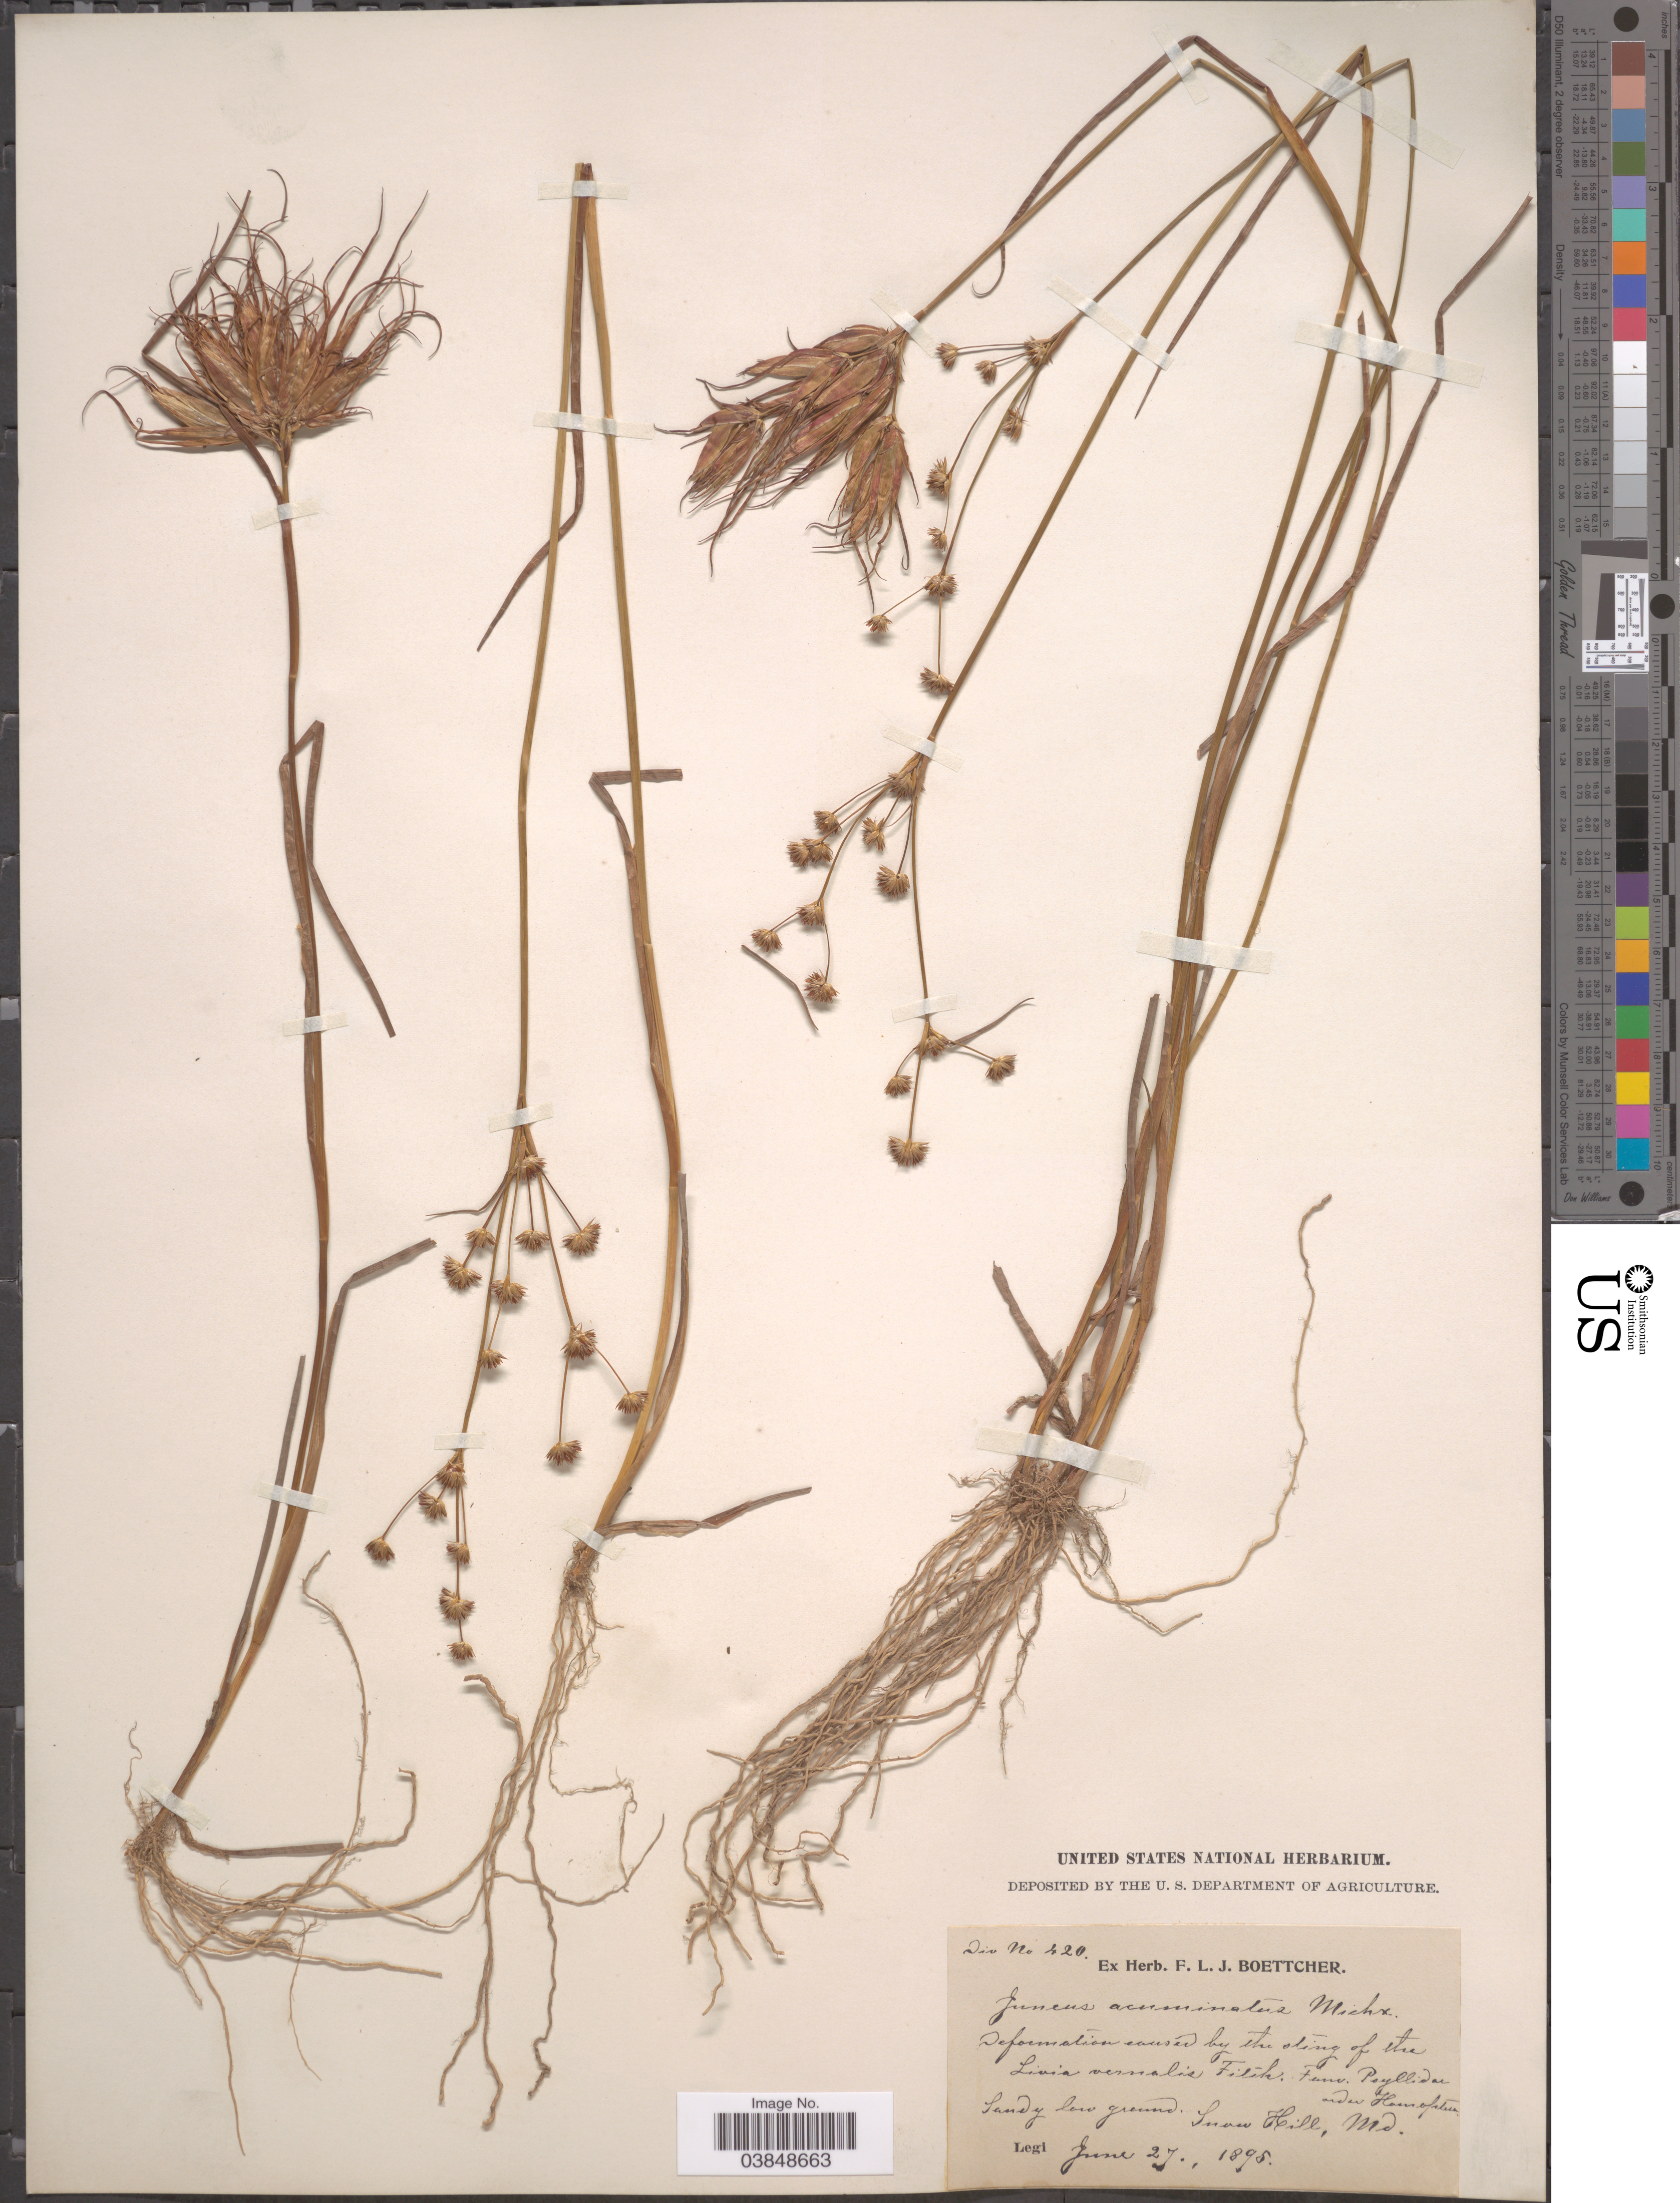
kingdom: Plantae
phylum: Tracheophyta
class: Liliopsida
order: Poales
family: Juncaceae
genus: Juncus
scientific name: Juncus acuminatus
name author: Michx.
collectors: ex herb. F. L. J. Boettcher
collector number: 420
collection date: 1895-06-27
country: United States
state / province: Maryland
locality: Sandy low ground. Snow Hill.